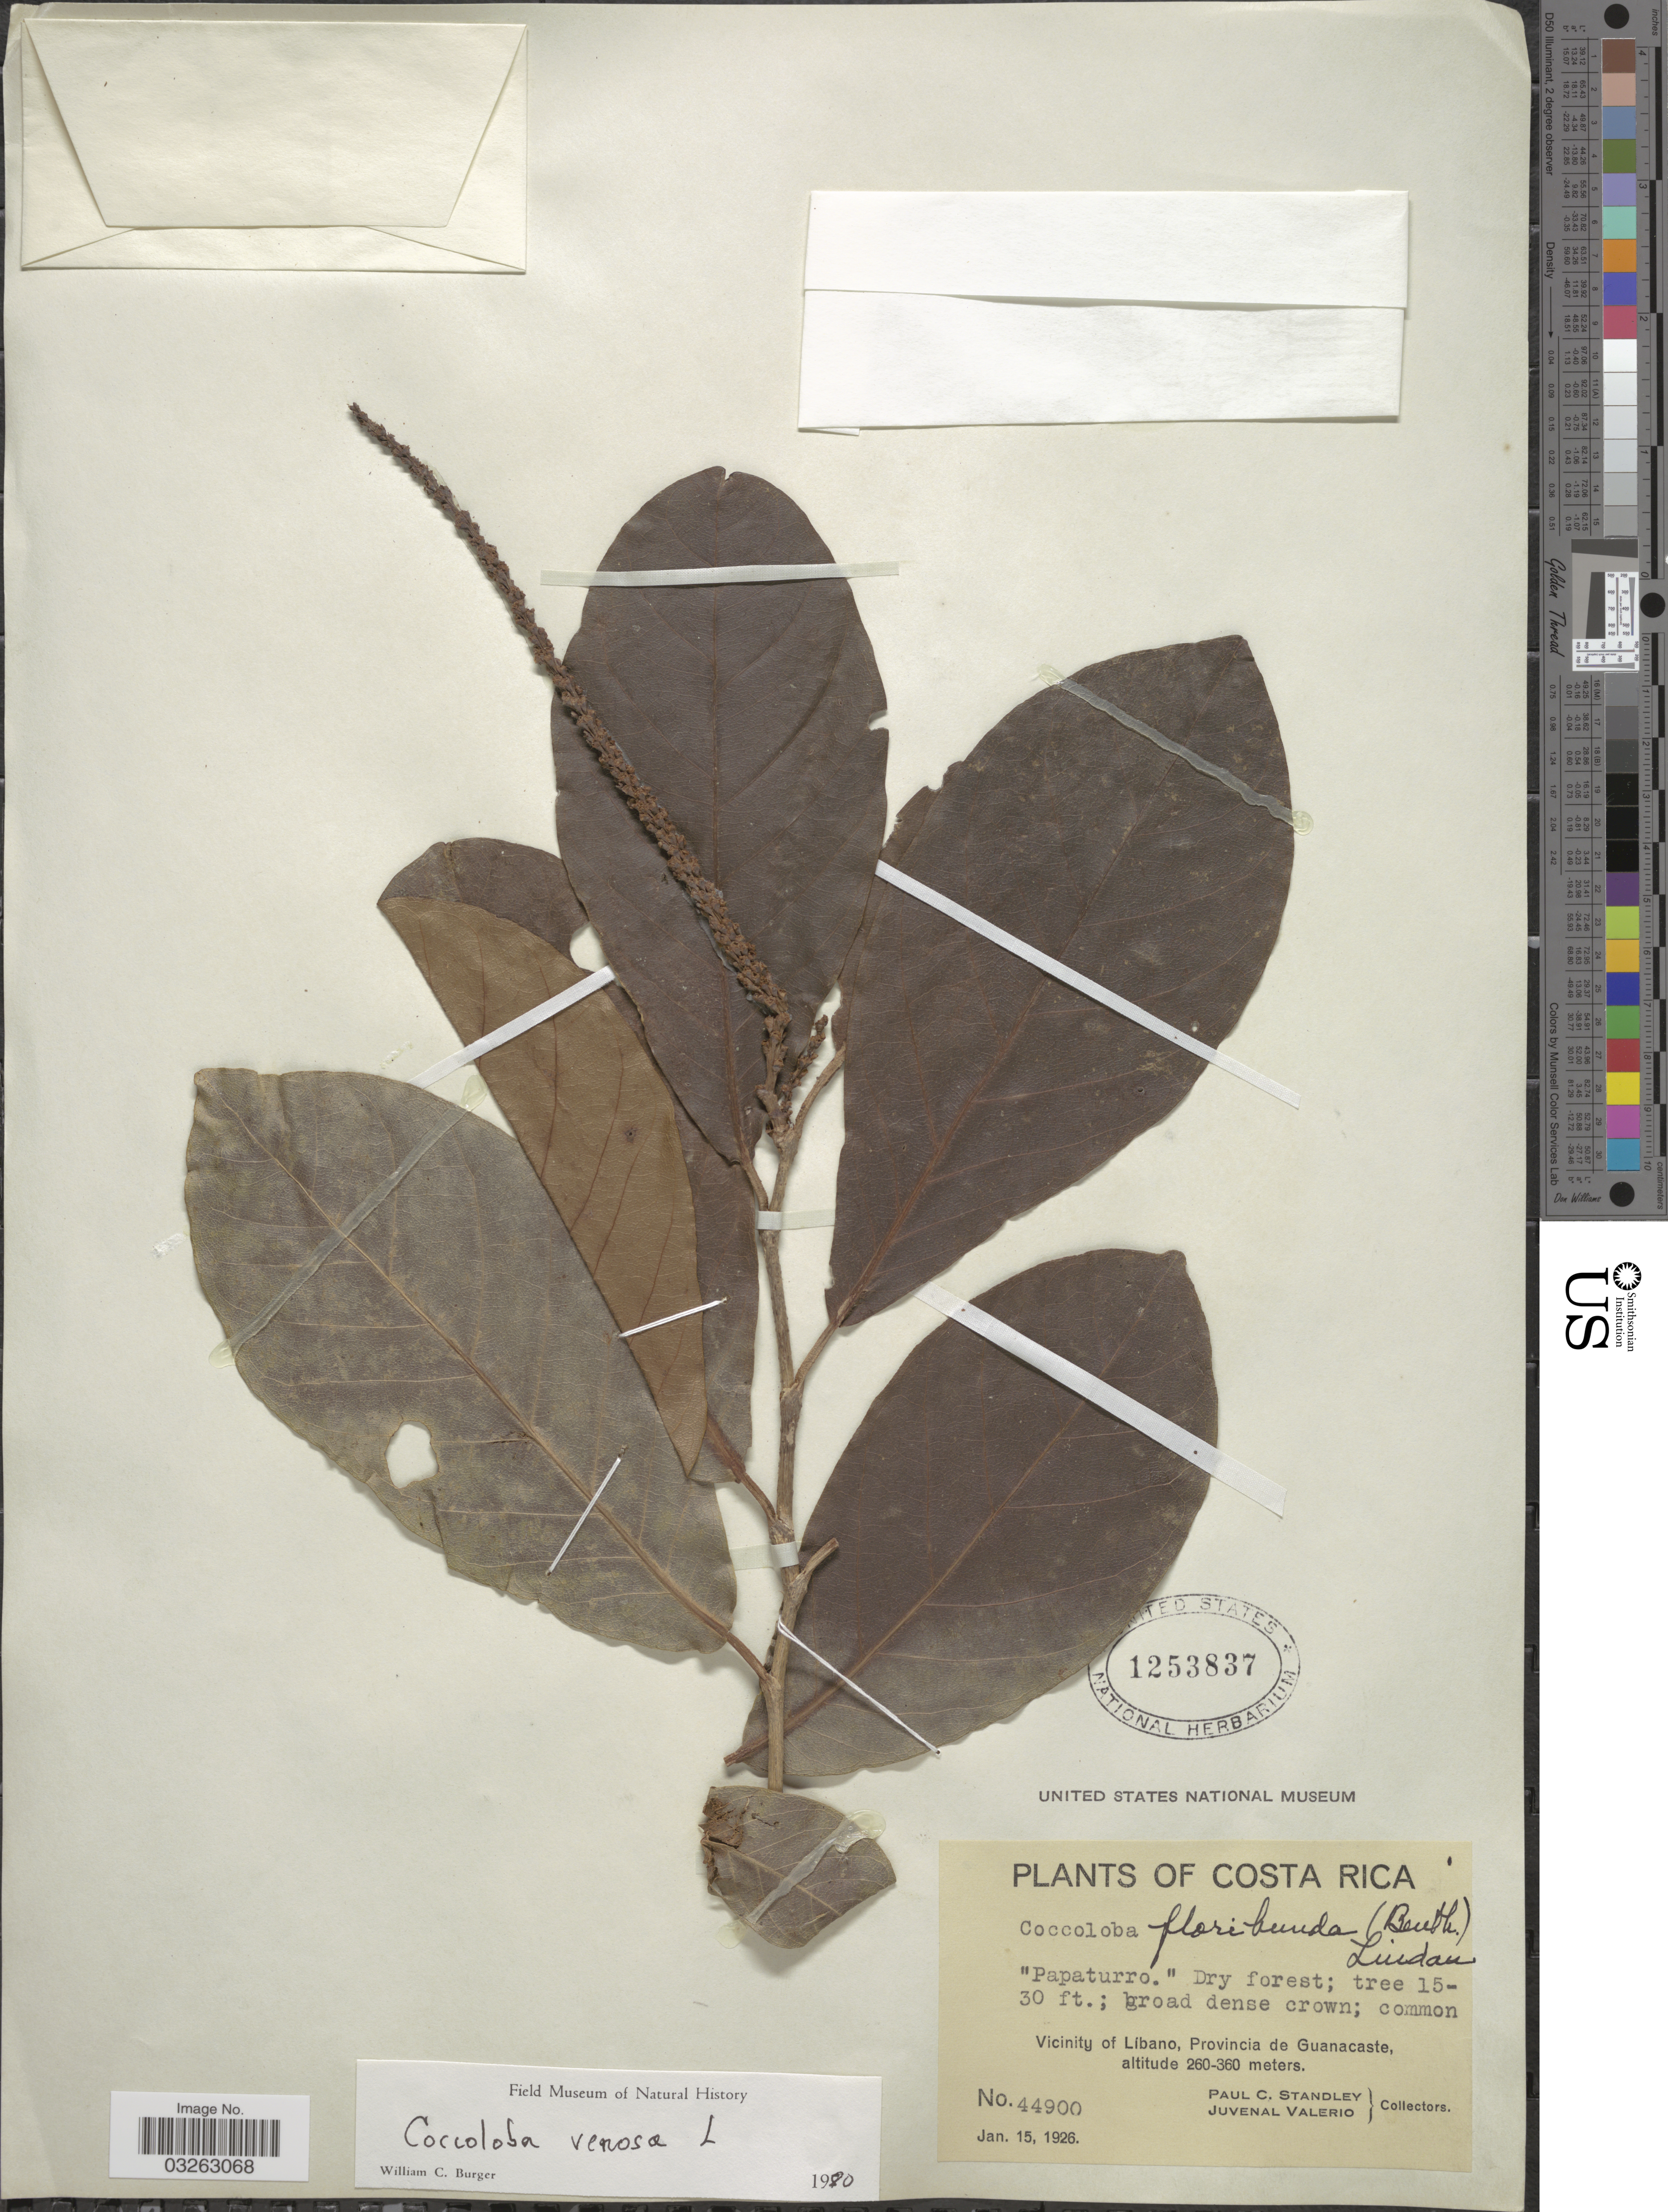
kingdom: Plantae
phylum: Tracheophyta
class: Magnoliopsida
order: Caryophyllales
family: Polygonaceae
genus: Coccoloba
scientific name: Coccoloba venosa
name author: L.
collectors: P. C. Standley & J. Valerio R.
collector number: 44900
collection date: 1926-01-15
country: Costa Rica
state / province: Guanacaste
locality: Vicinity of Líbano.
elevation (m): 260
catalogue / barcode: US 1253837